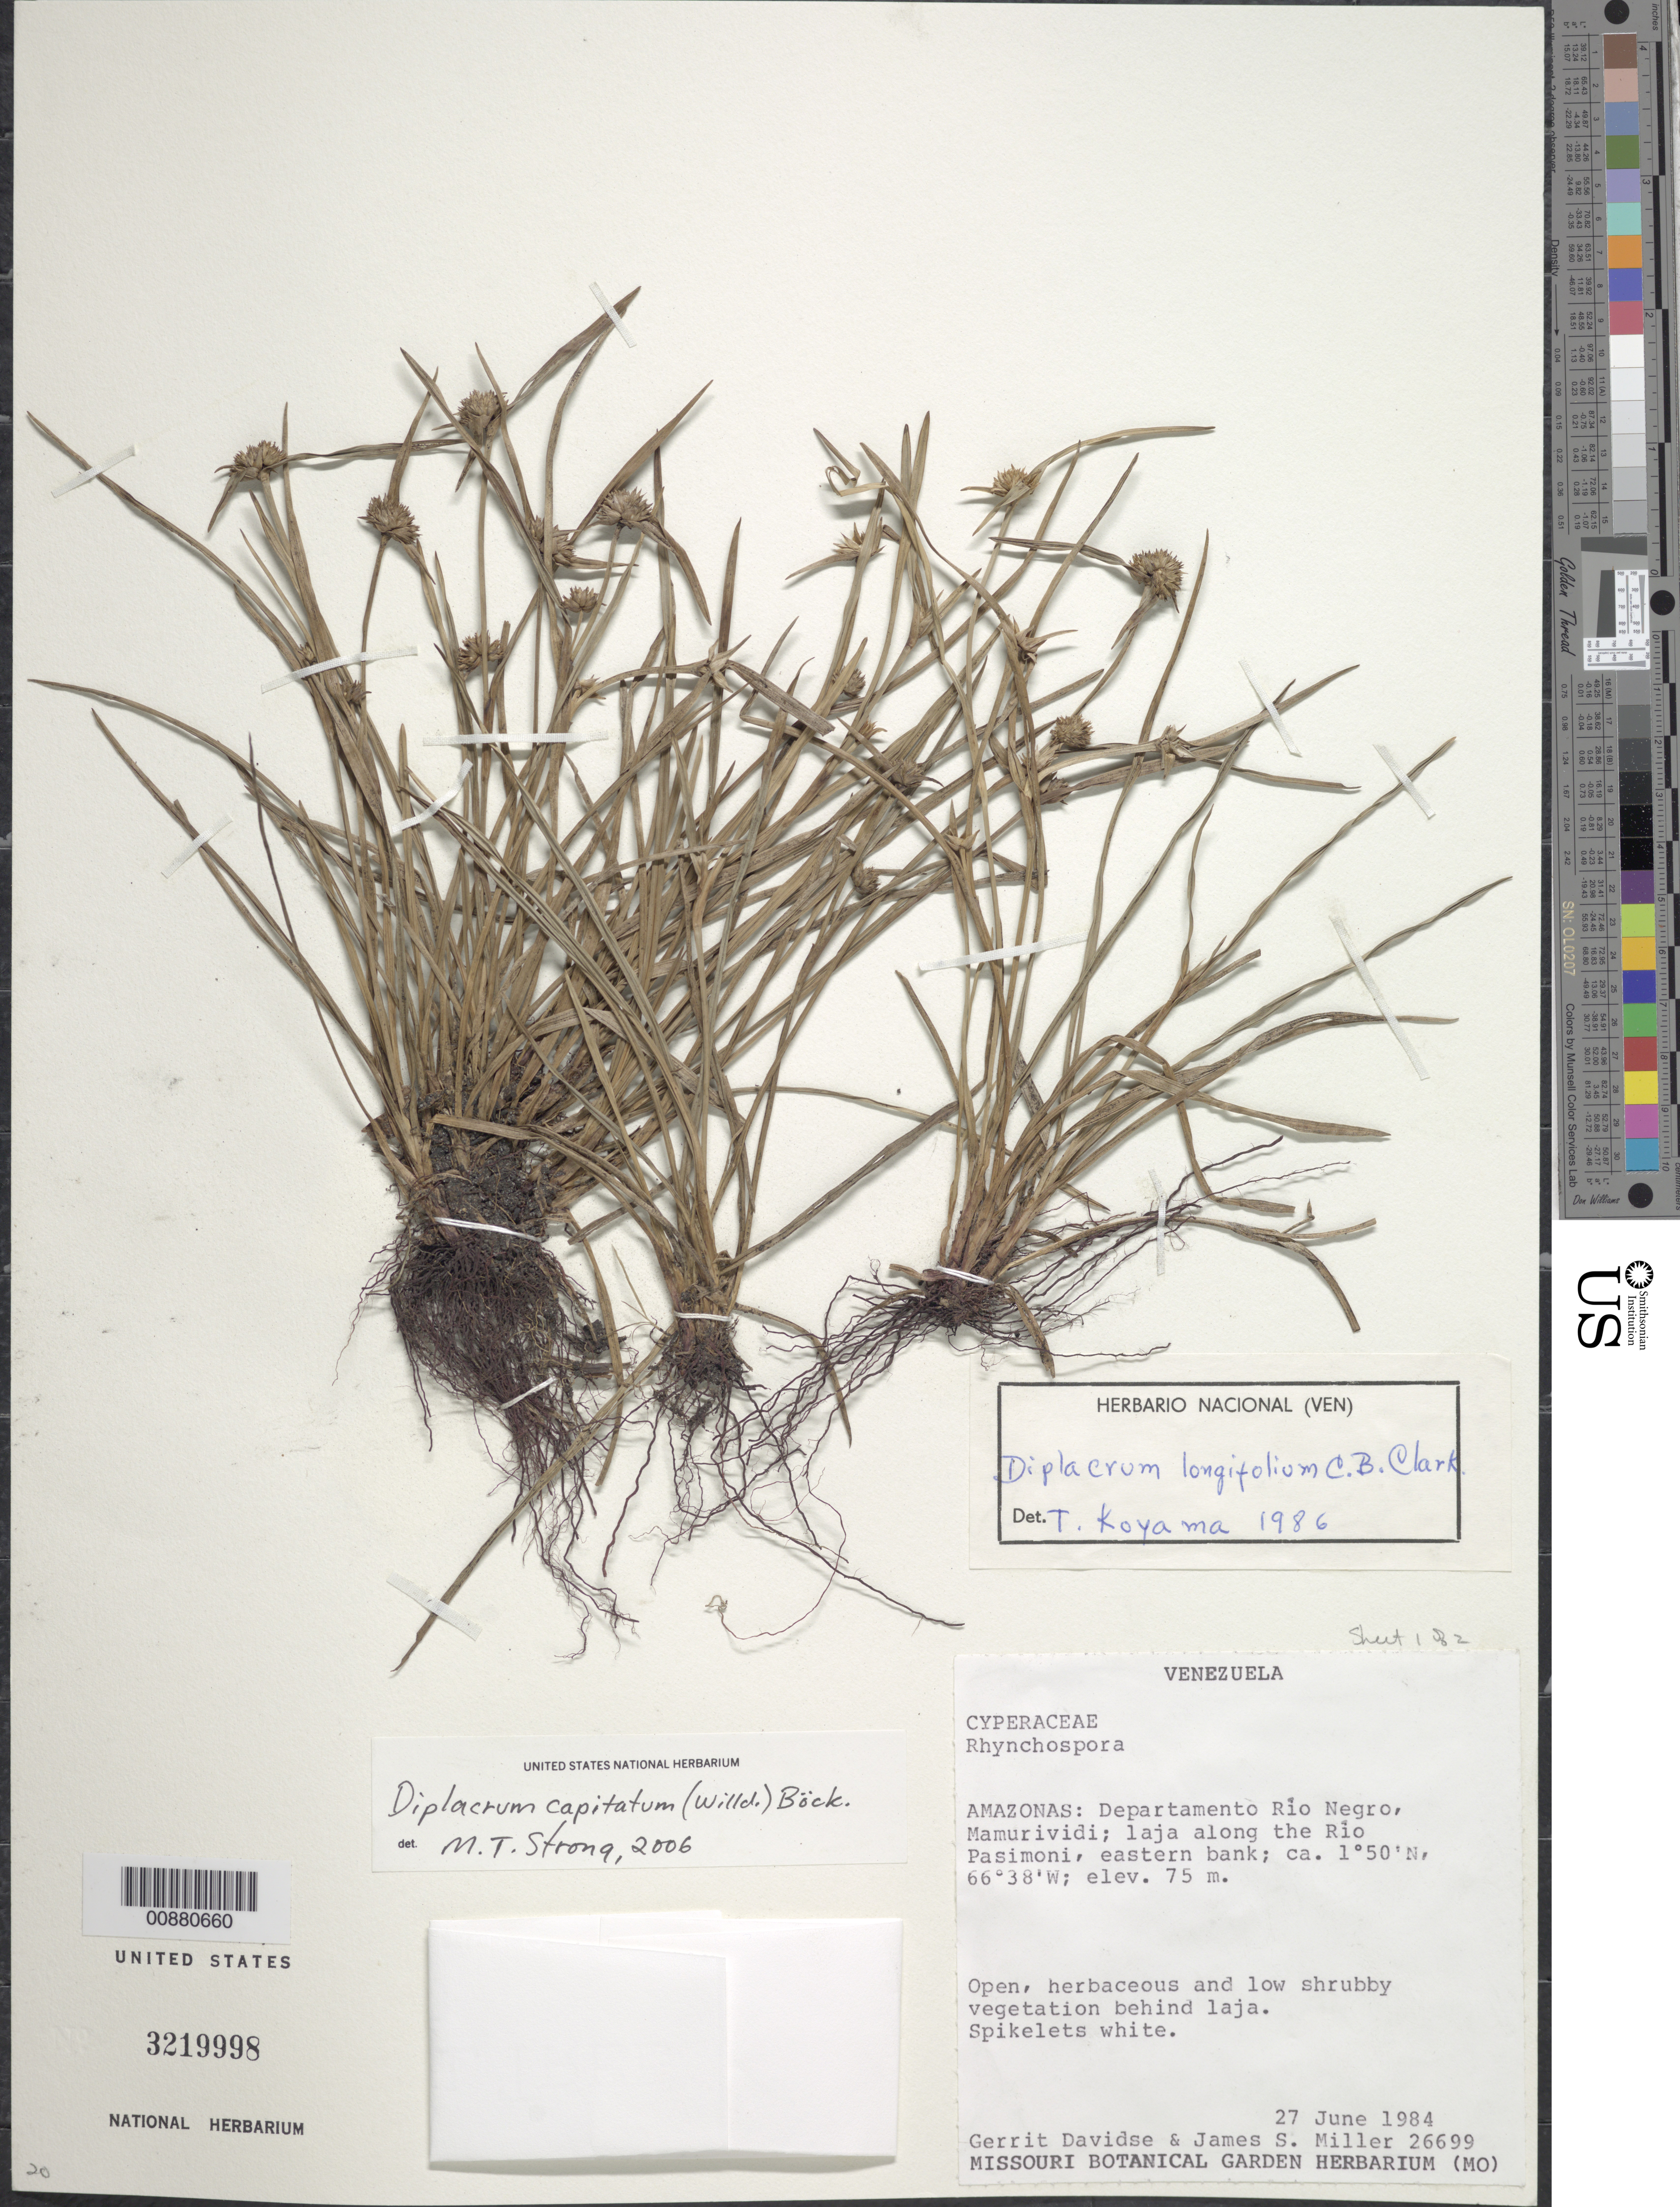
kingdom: Plantae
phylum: Tracheophyta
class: Liliopsida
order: Poales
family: Cyperaceae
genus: Diplacrum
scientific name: Diplacrum capitatum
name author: (Willd.) Boeckeler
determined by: Strong, M. T., (US), Smithsonian Institution - National Museum of Natural History (UNITED STATES)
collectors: G. Davidse & J. S. Miller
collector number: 26699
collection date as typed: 27-Jun-84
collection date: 1984-06-27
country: Venezuela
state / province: Amazonas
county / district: Río Negro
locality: Mamurividi, Río Pasimoni, eastern bank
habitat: Open, herbaceous and low shrubby vegetation behind laja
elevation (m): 75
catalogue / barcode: US 3219998